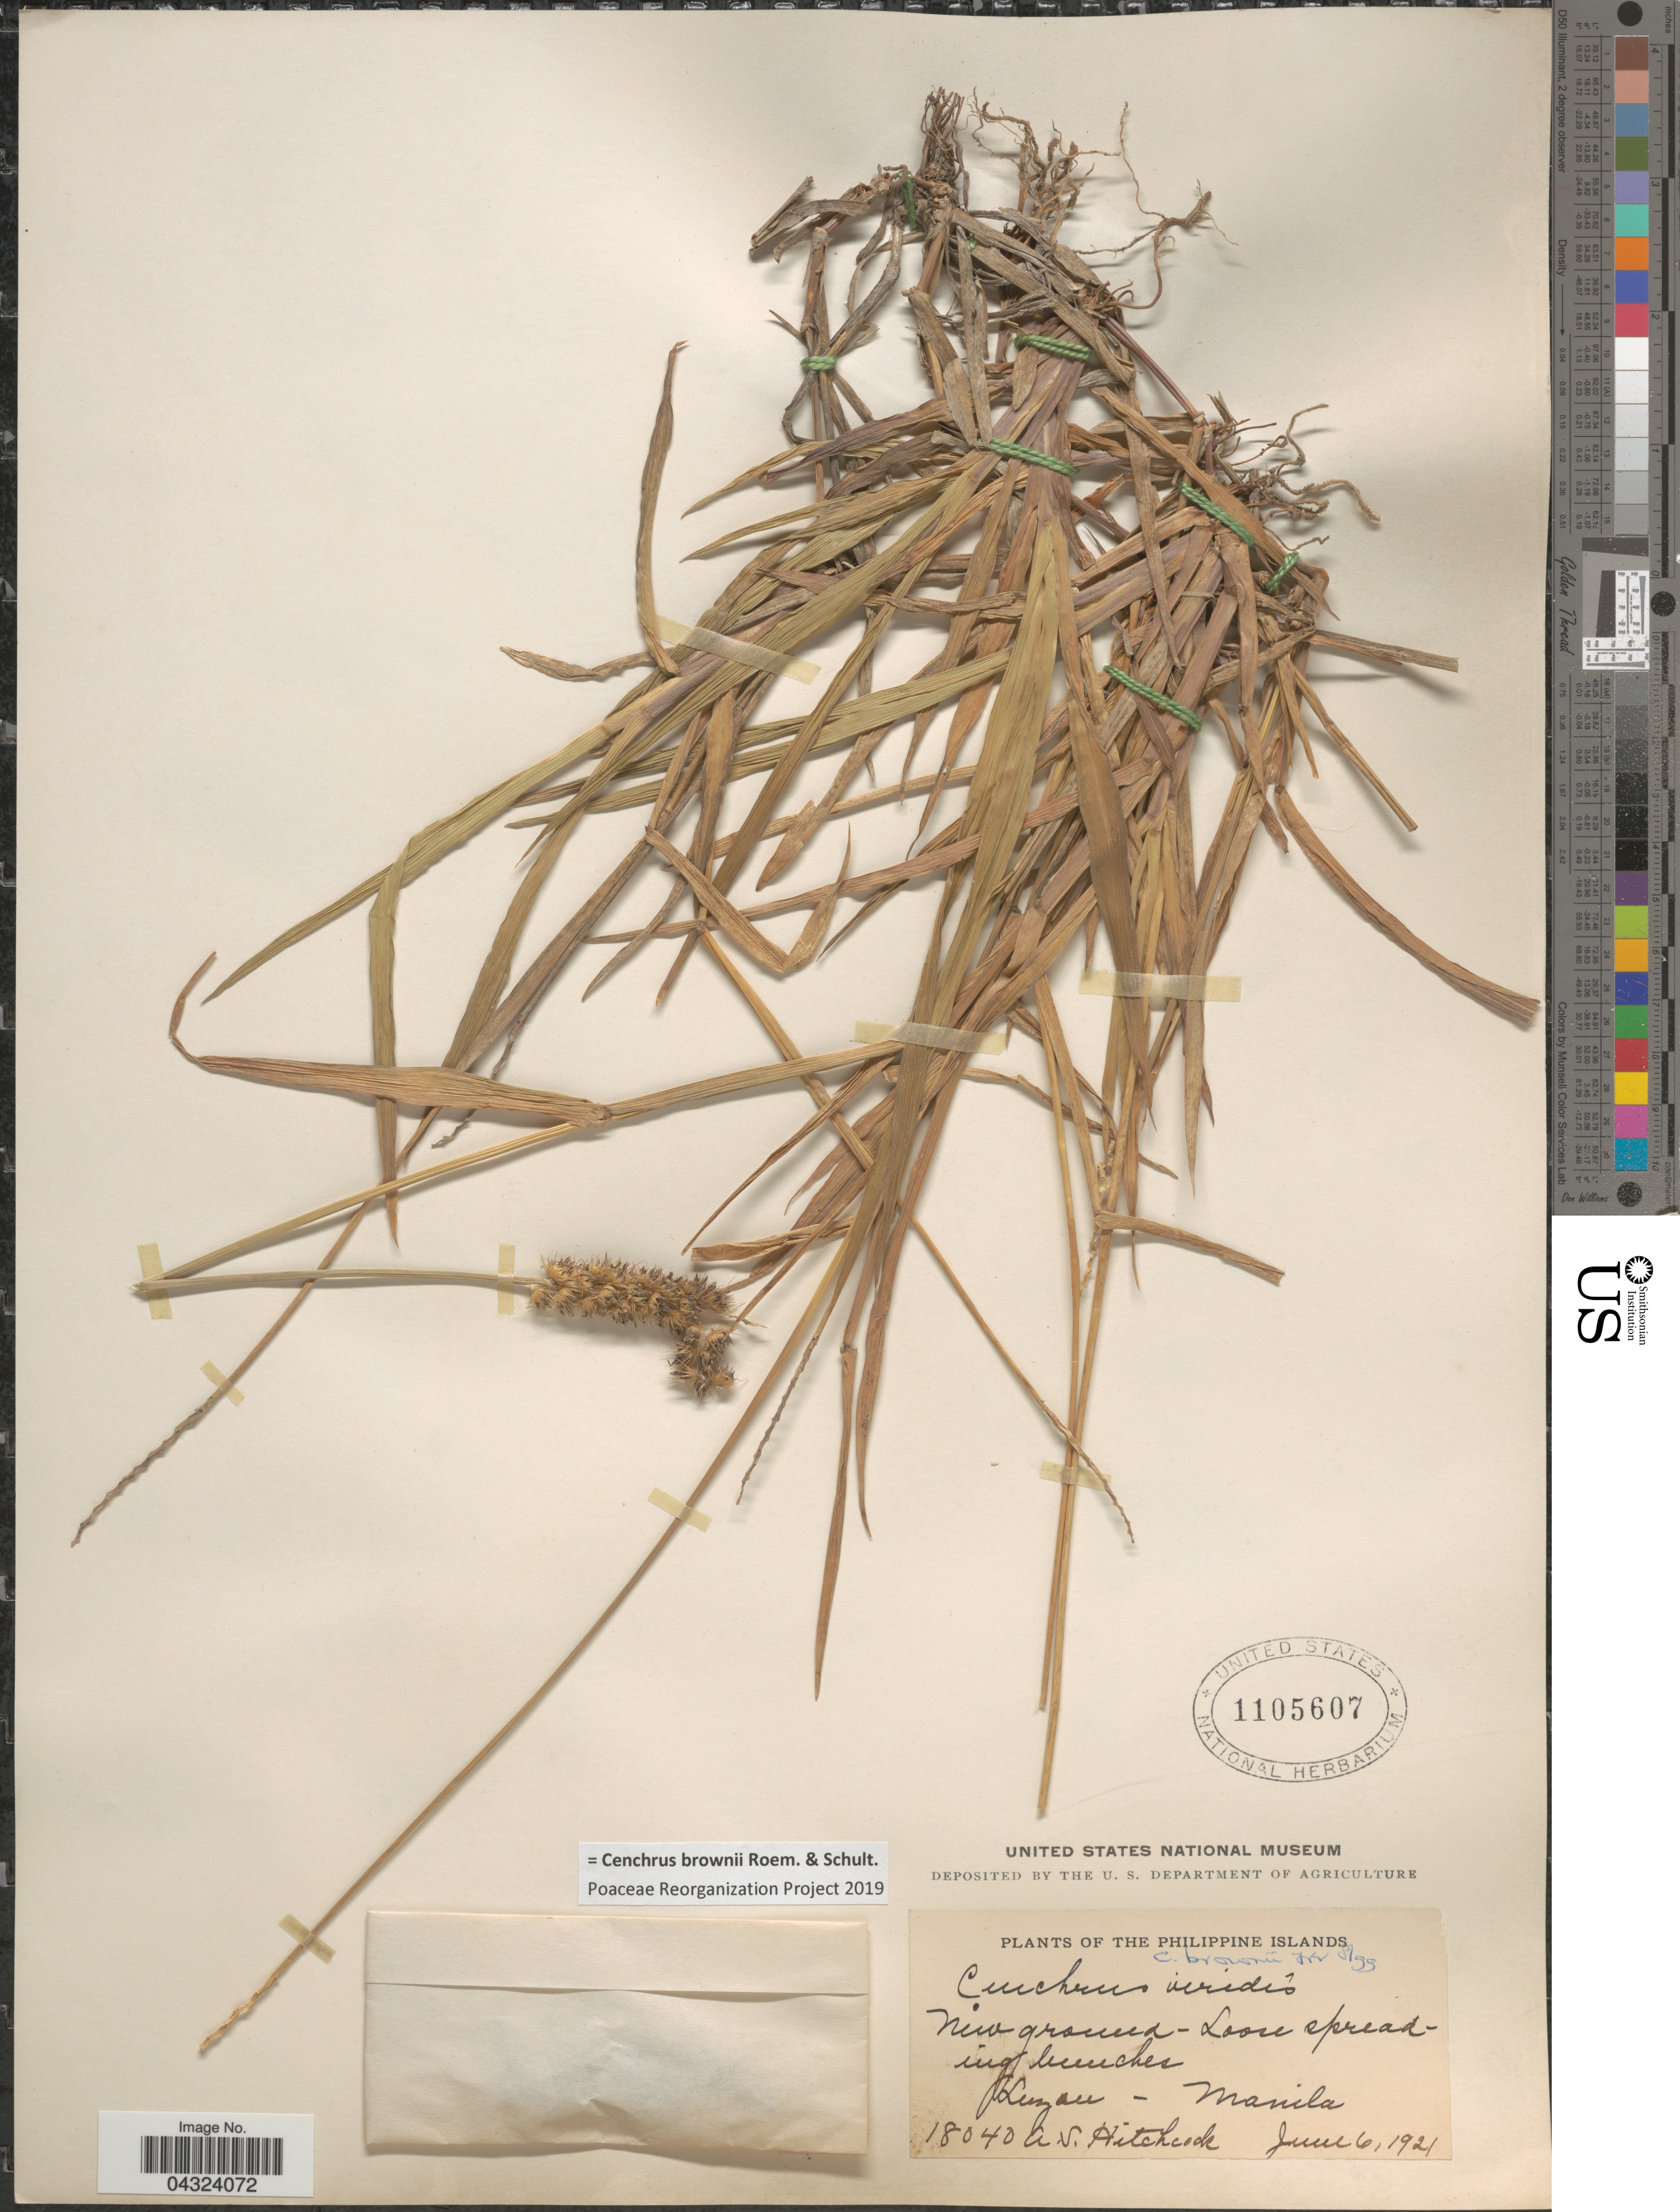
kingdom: Plantae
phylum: Tracheophyta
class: Liliopsida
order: Poales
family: Poaceae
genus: Cenchrus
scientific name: Cenchrus brownii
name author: Roem. & Schult.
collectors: A. S. Hitchcock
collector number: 18040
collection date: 1921-06-06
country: Philippines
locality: Luzon - Manila.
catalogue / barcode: US 1105607